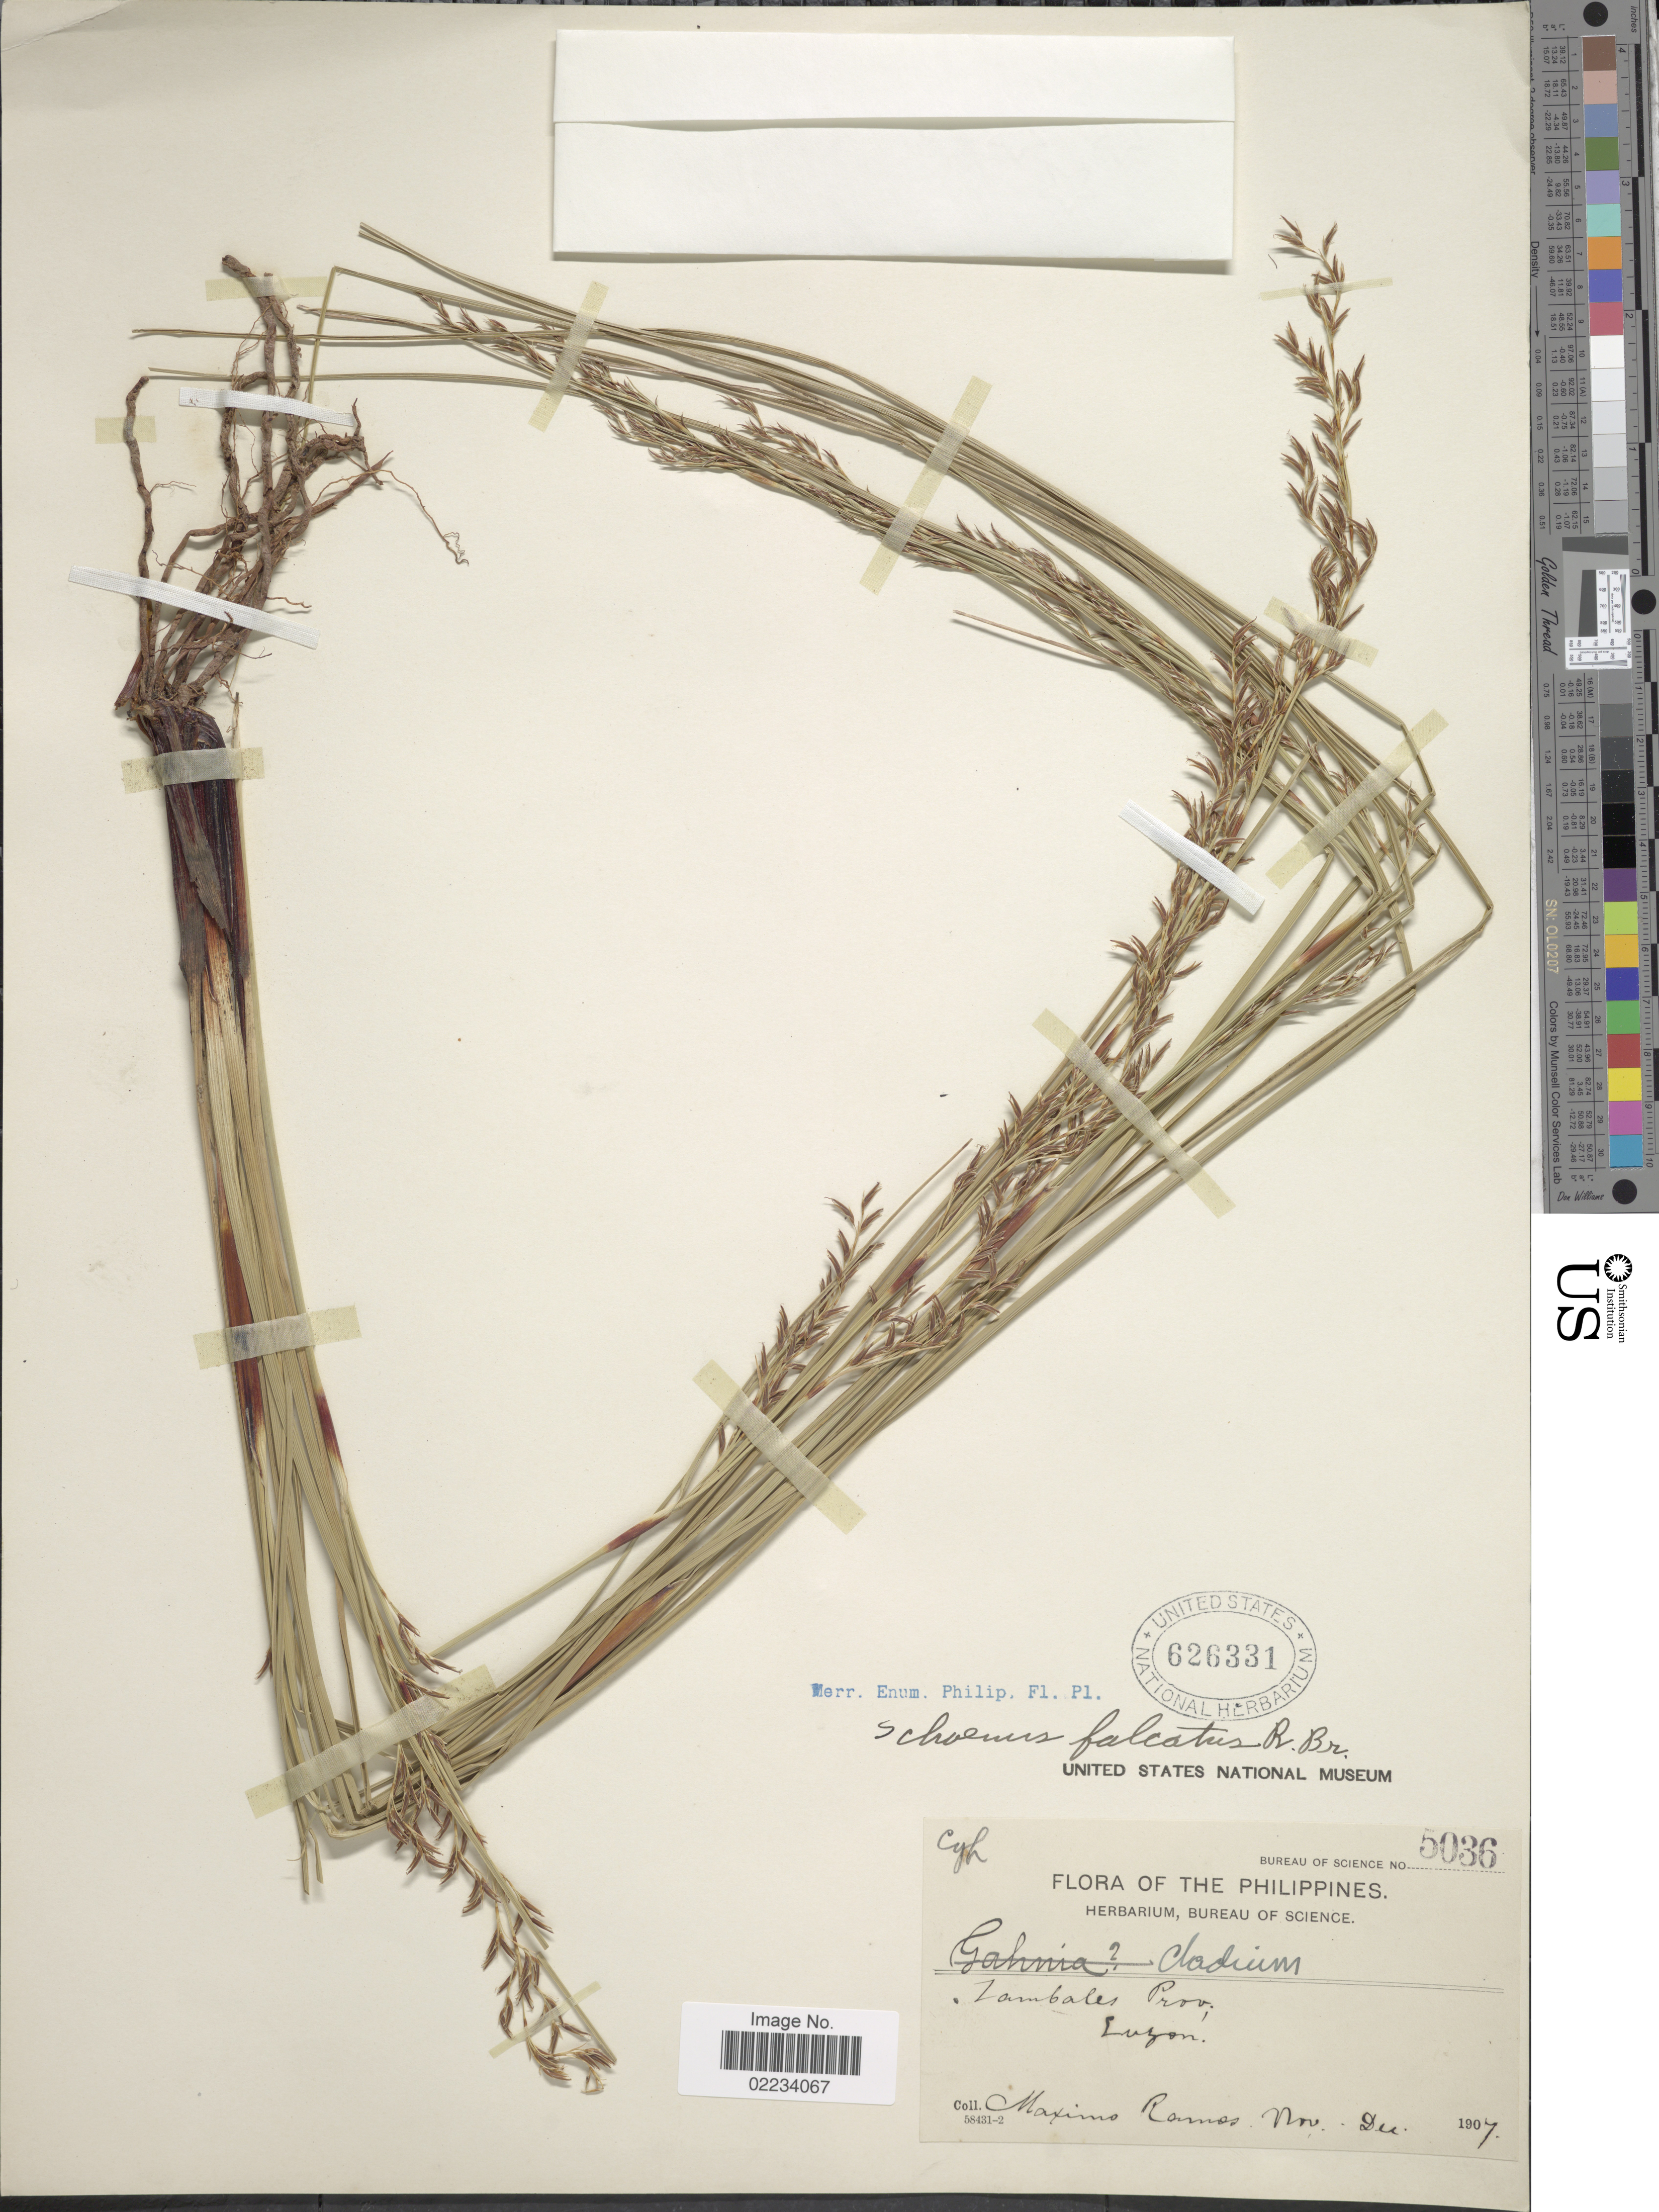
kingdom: Plantae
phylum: Tracheophyta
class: Liliopsida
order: Poales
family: Cyperaceae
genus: Schoenus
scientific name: Schoenus falcatus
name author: R. Br.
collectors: M. Ramos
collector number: Bureau of Science 5036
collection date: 1907-11/1907-12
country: Philippines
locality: Zambales Prov., Luzon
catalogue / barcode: US 626331